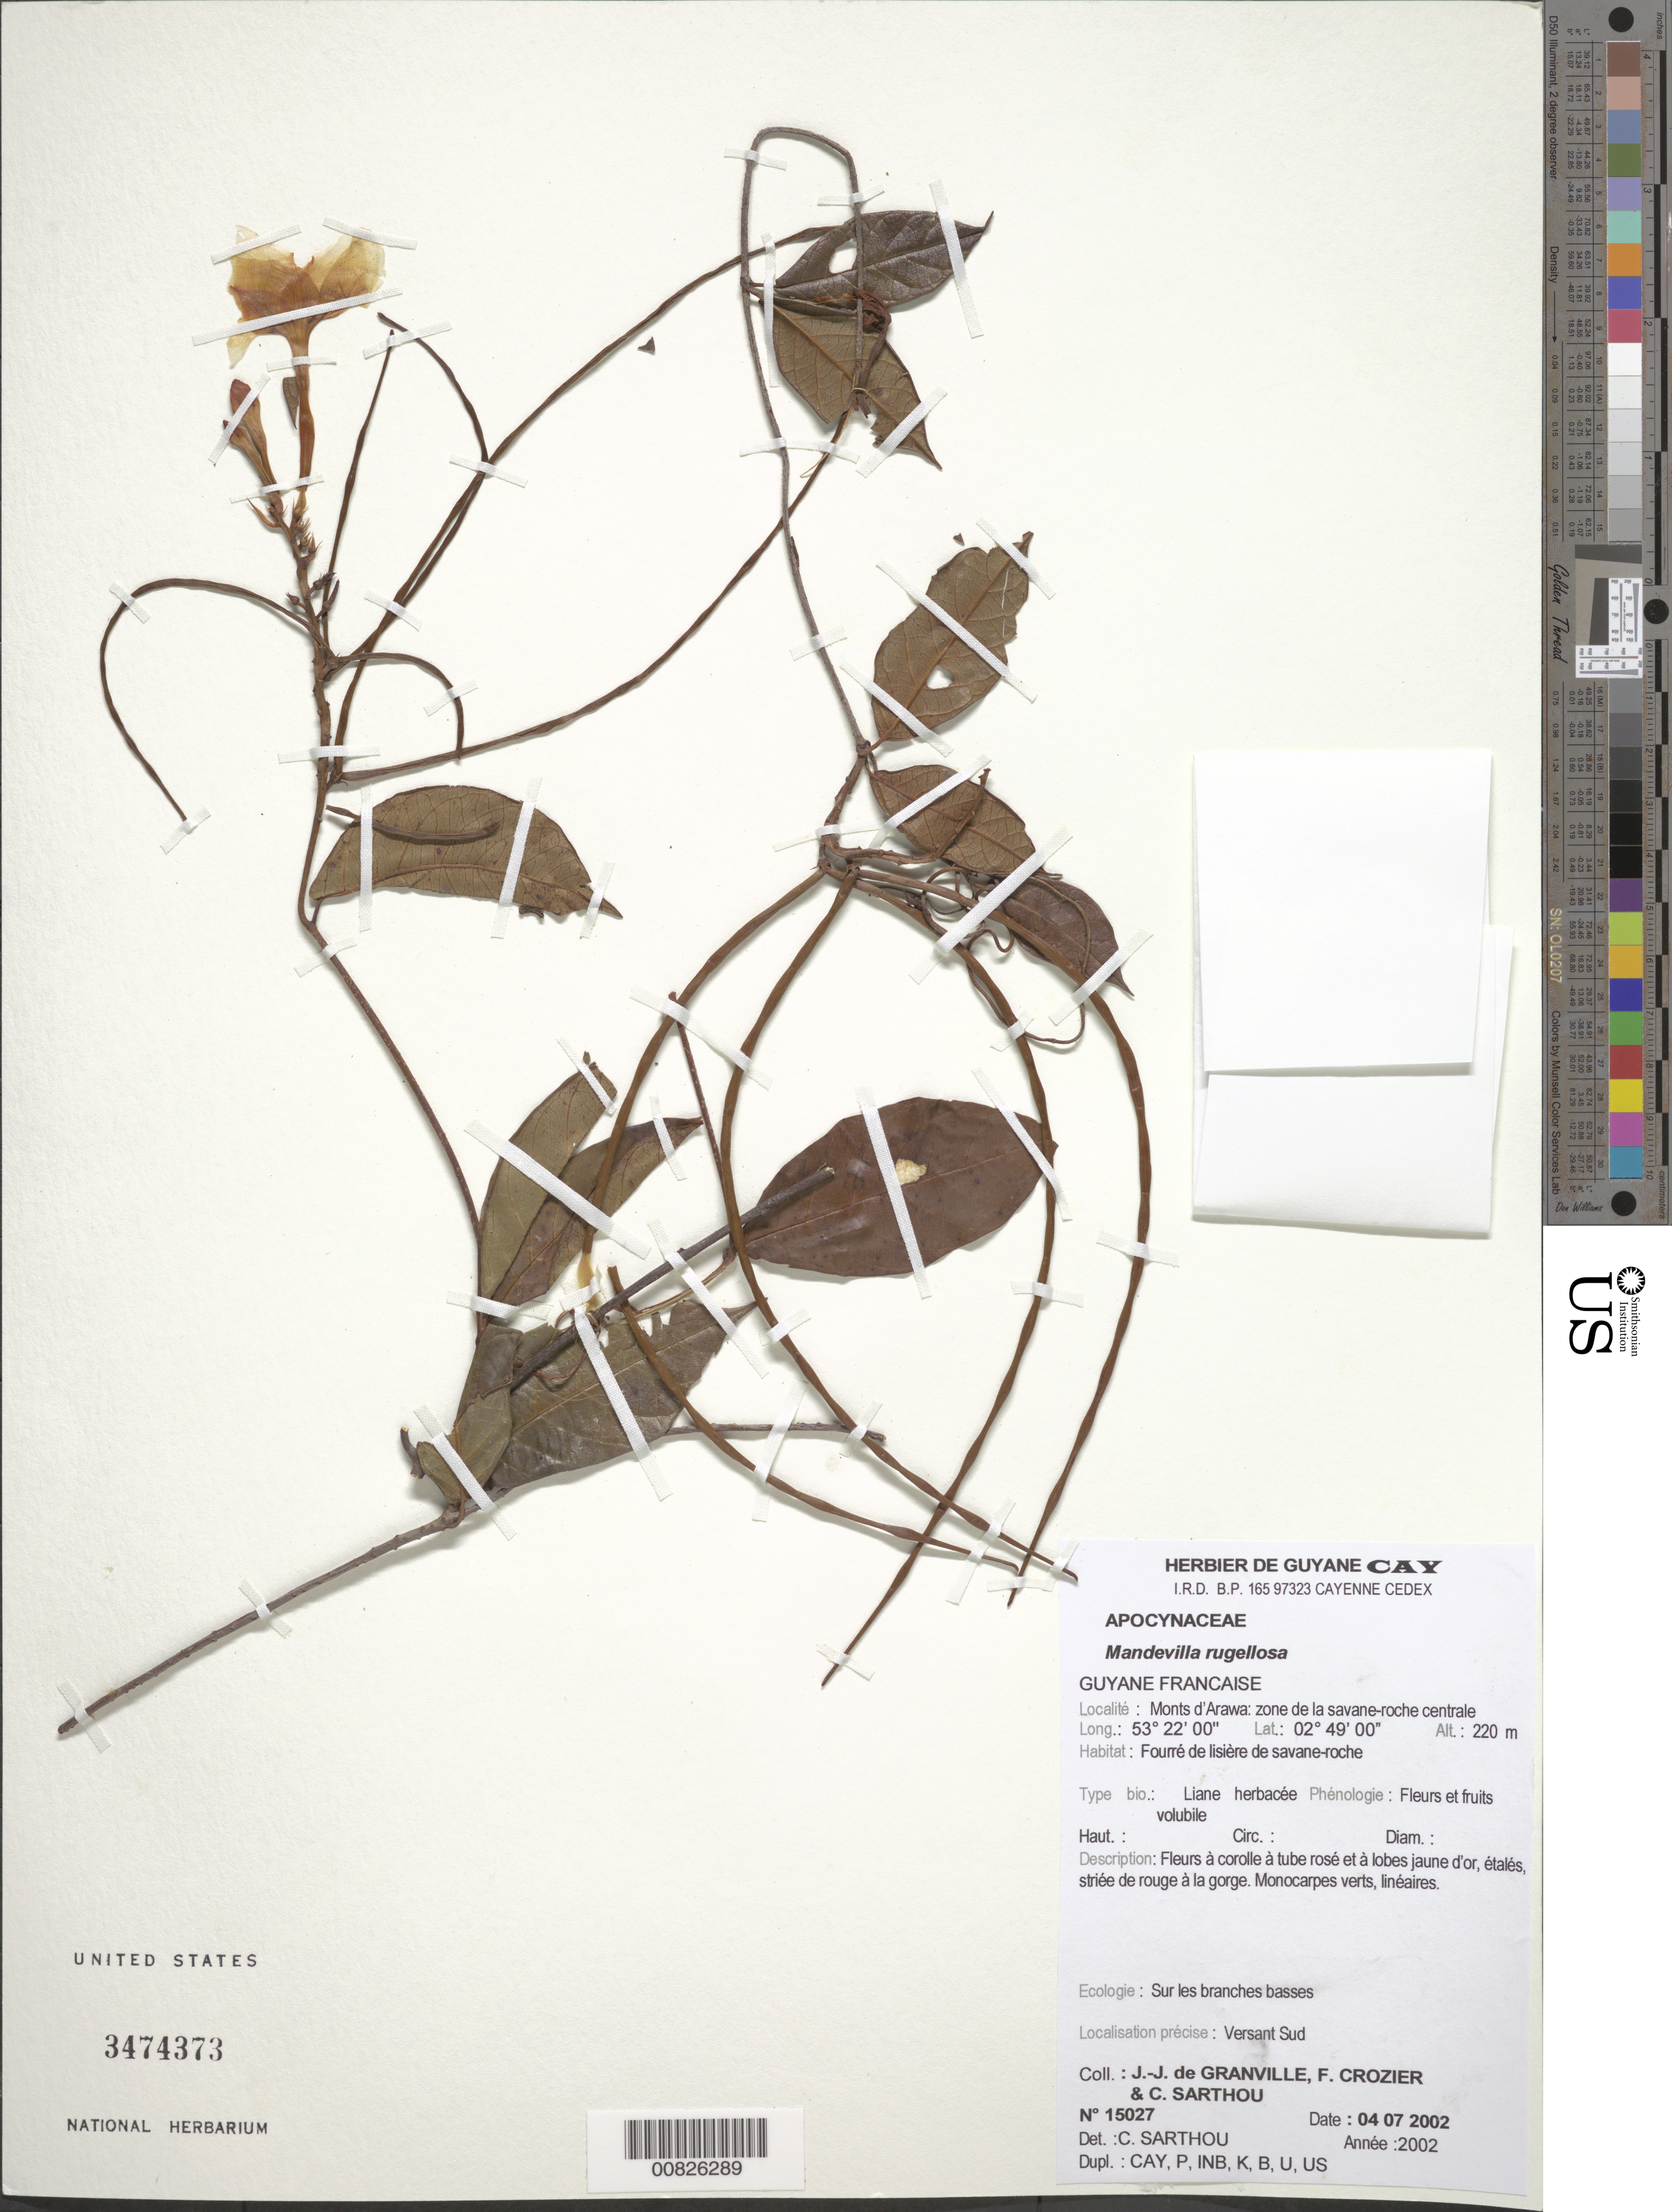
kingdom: Plantae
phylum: Tracheophyta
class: Magnoliopsida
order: Gentianales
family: Apocynaceae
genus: Mandevilla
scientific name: Mandevilla rugellosa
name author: (Rich.) L. Allorge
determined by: Sarthou, C.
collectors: J.-J. de Granville, F. Crozier & C. Sarthou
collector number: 15027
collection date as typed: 4-Jul-02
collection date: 2002-07-04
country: French Guiana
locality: Monts d'Arawa, zone de la savane-roche centrale, versant Sud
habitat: Fourré de lisière de savane-roche; sur les branches basses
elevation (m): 220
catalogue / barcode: US 3474373